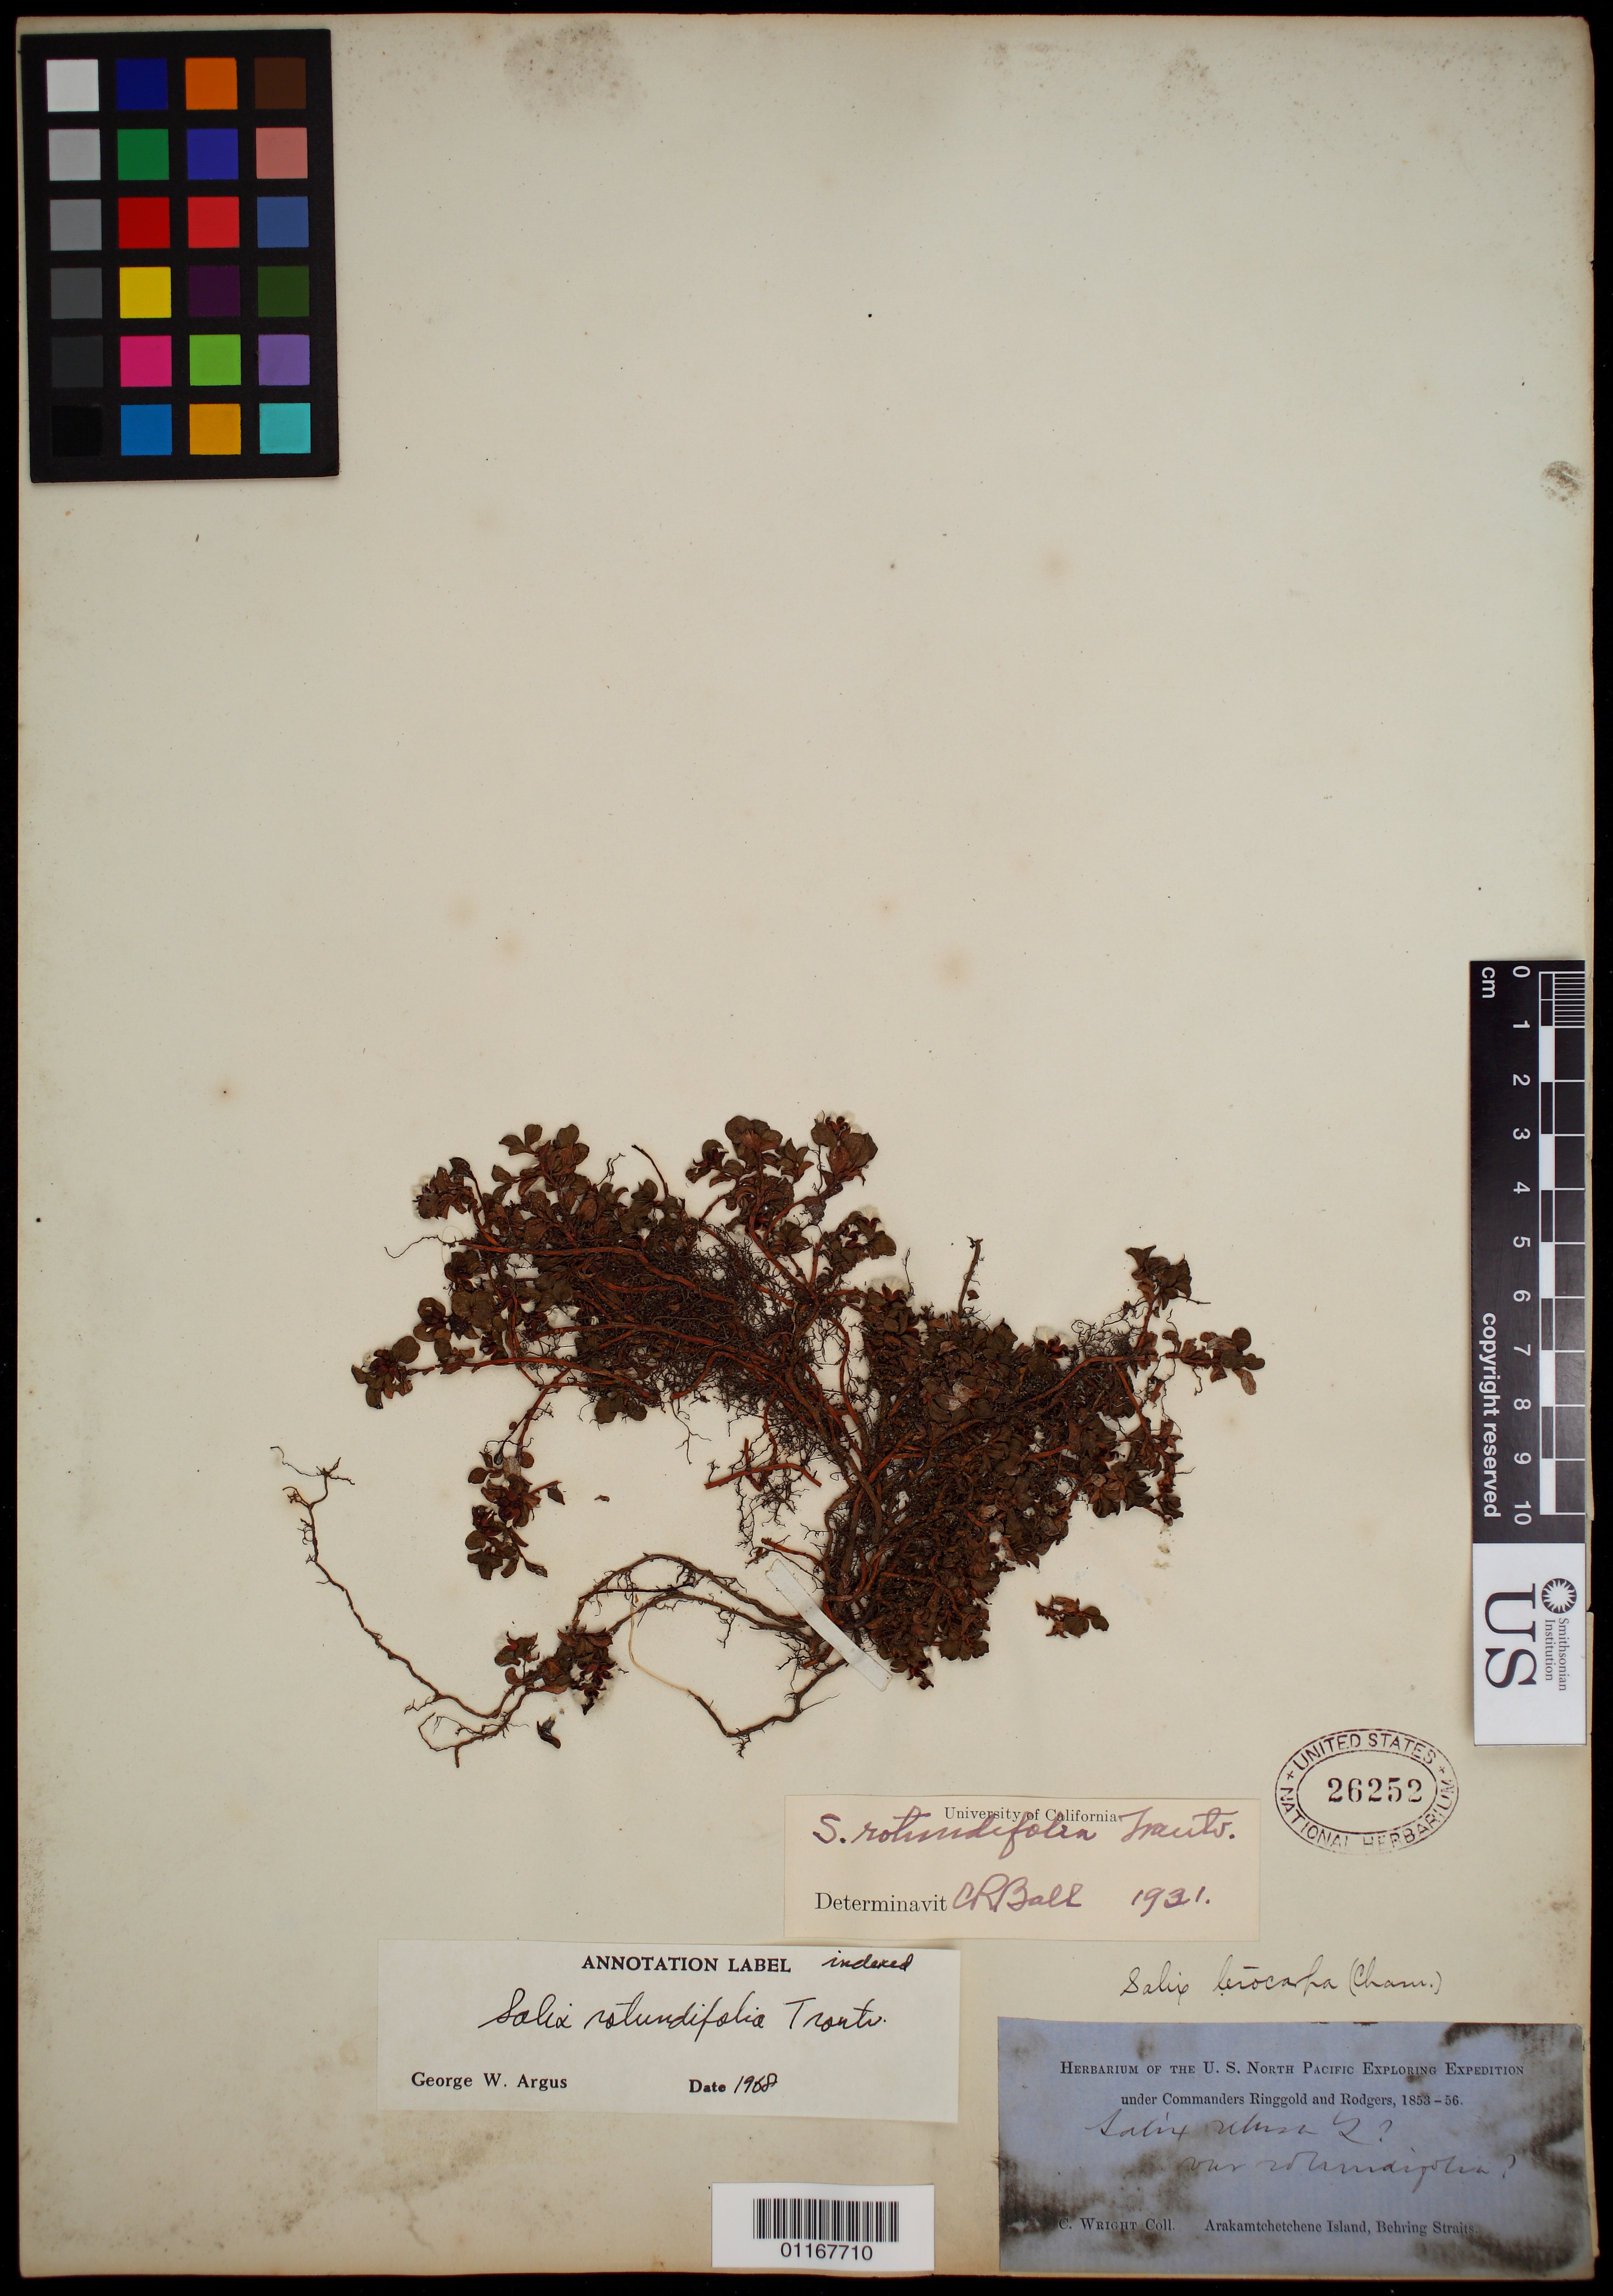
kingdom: Plantae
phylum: Tracheophyta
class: Magnoliopsida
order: Malpighiales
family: Salicaceae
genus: Salix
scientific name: Salix rotundifolia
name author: Trautv.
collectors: C. Wright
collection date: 1853/1856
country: Russian Federation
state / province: Chukotka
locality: Arakamtchetchene I. Bering's Straits.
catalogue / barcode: US 26252